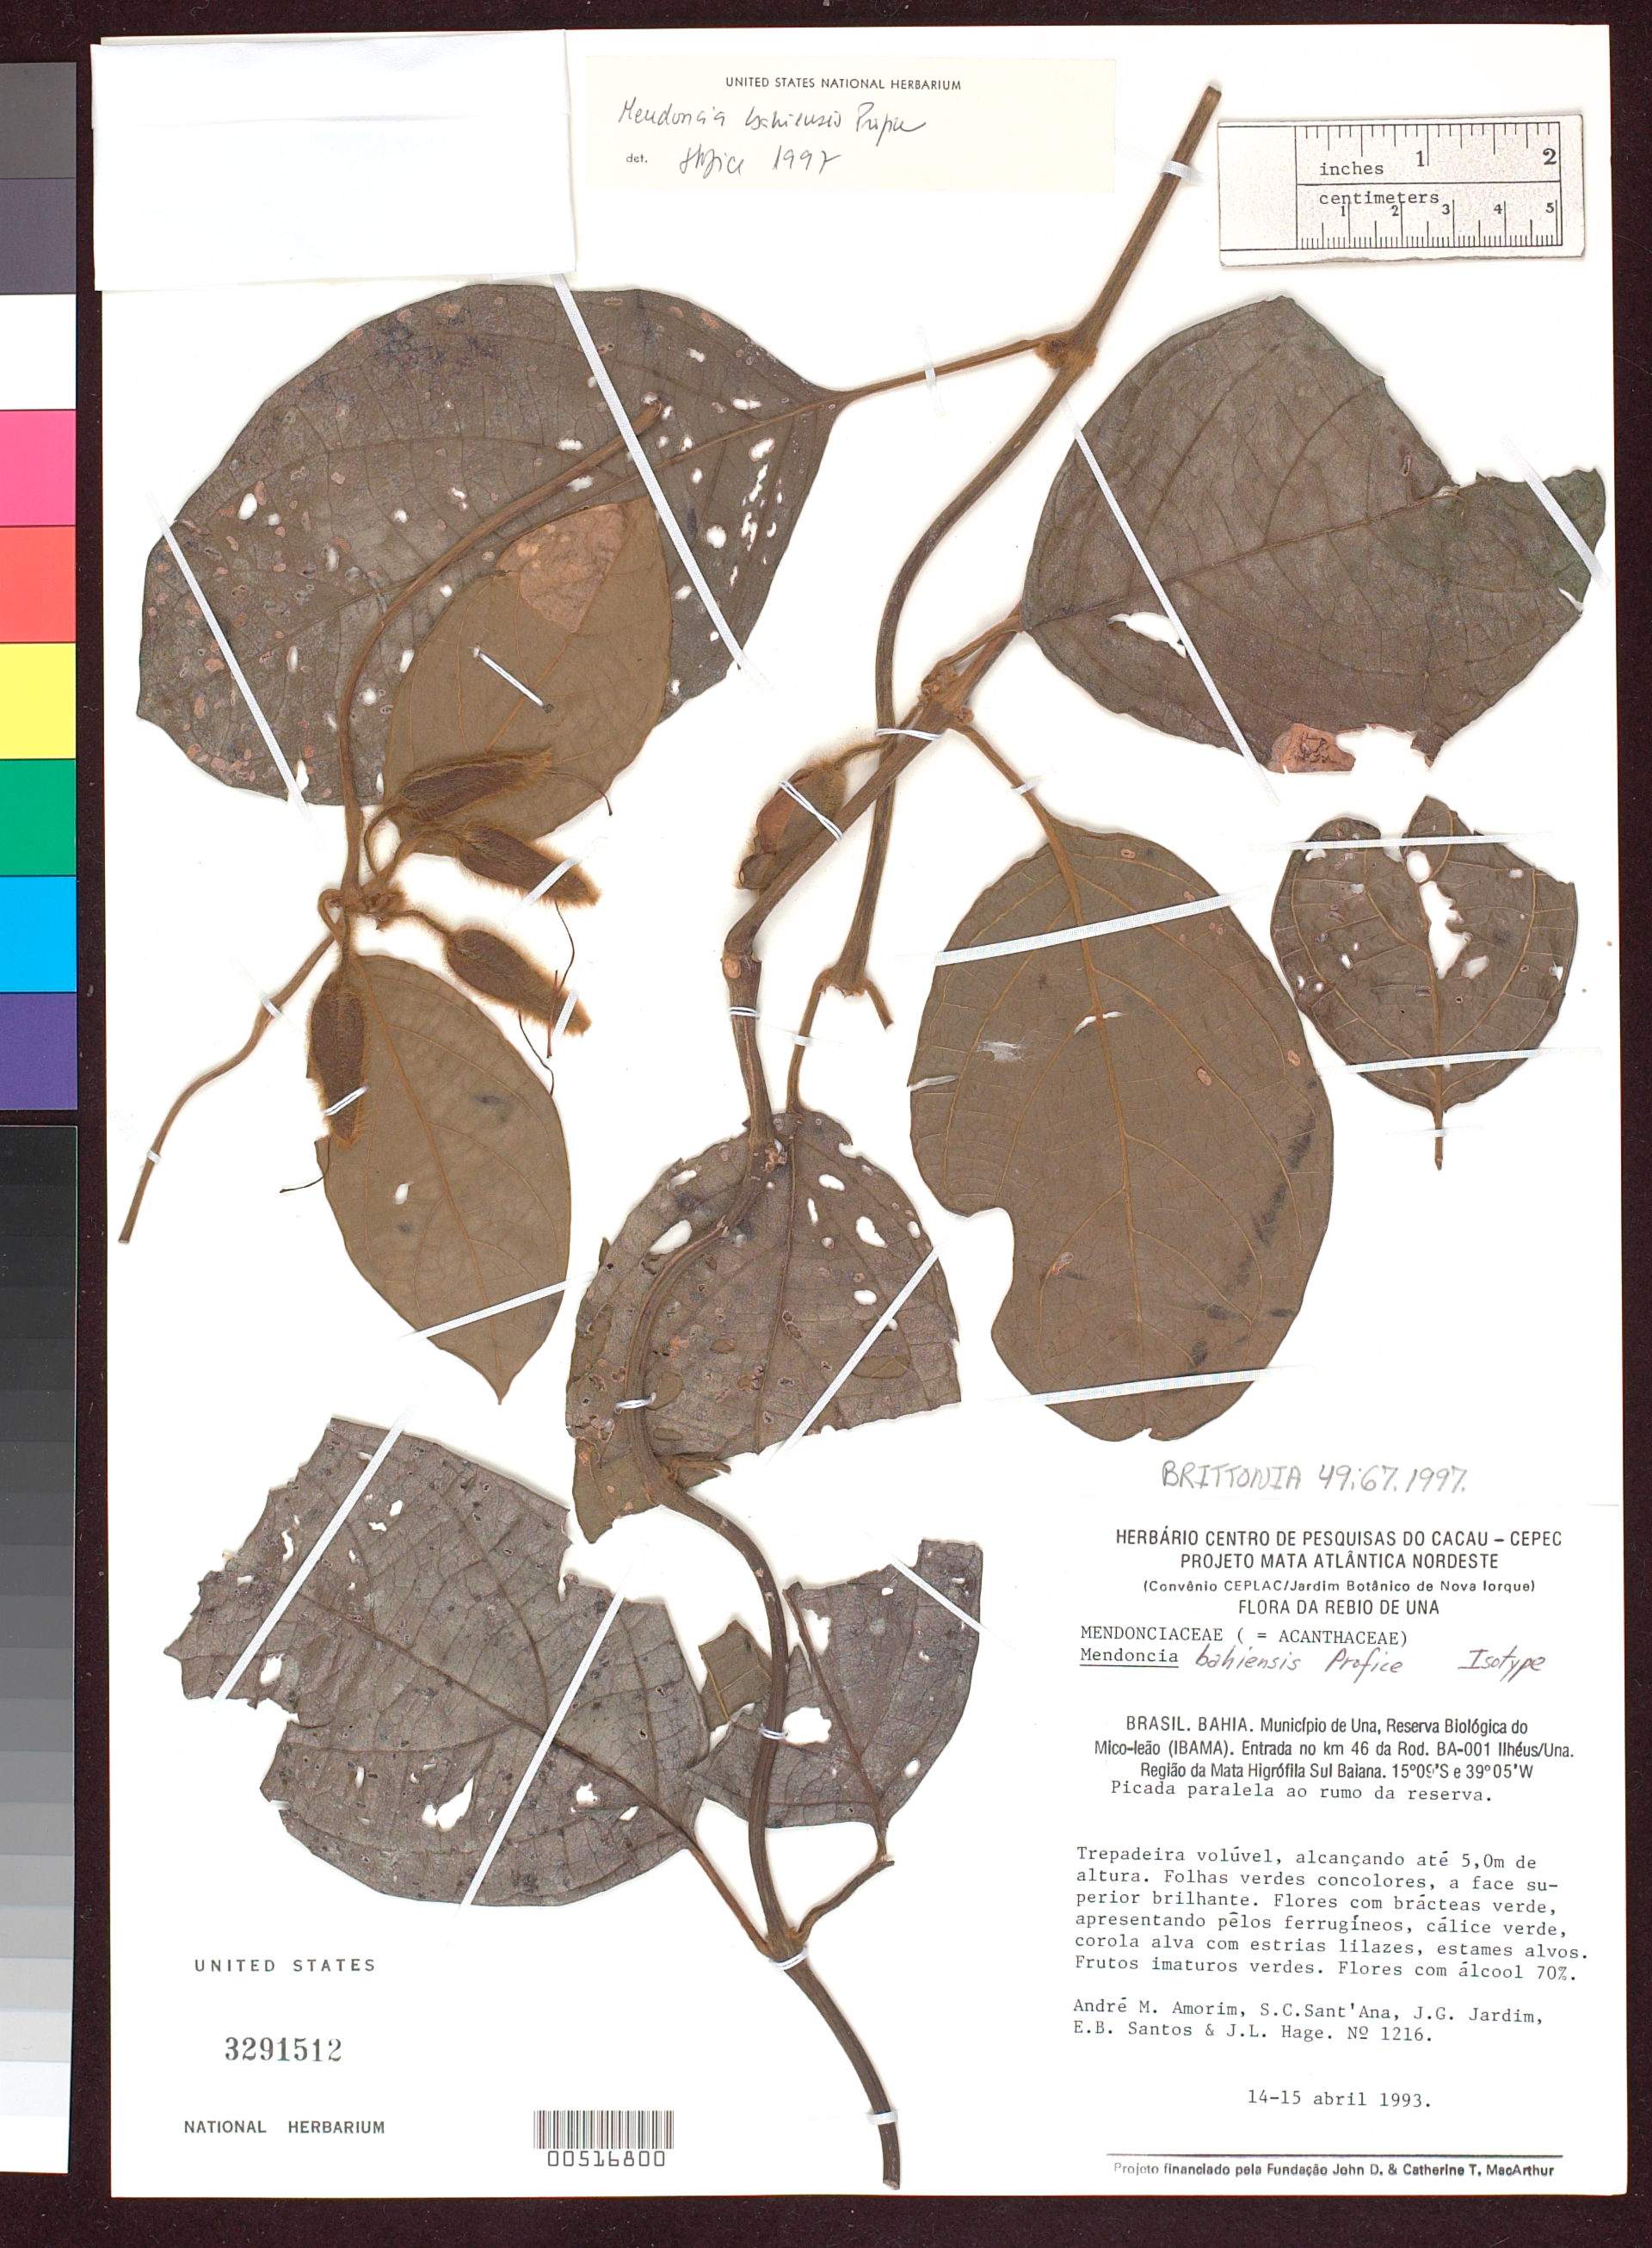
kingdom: Plantae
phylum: Tracheophyta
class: Magnoliopsida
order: Lamiales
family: Acanthaceae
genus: Mendoncia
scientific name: Mendoncia bahiensis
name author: Profíce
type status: Isotype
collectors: A. M. Amorim, S. C. Sant' Ana, J. Jardim, E. B. Santos & J. L. Hage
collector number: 1216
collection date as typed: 14 Apr 1993 to 15 Apr 1993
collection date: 1993-04-14/1993-04-15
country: Brazil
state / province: Bahia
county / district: Una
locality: Reserva Biologica do Mico-leao, entrada no km 46 da Rodovia BA-001 Ilheus/Una, regiao da mata Higrofila Sul Baiana.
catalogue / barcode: US 3291512